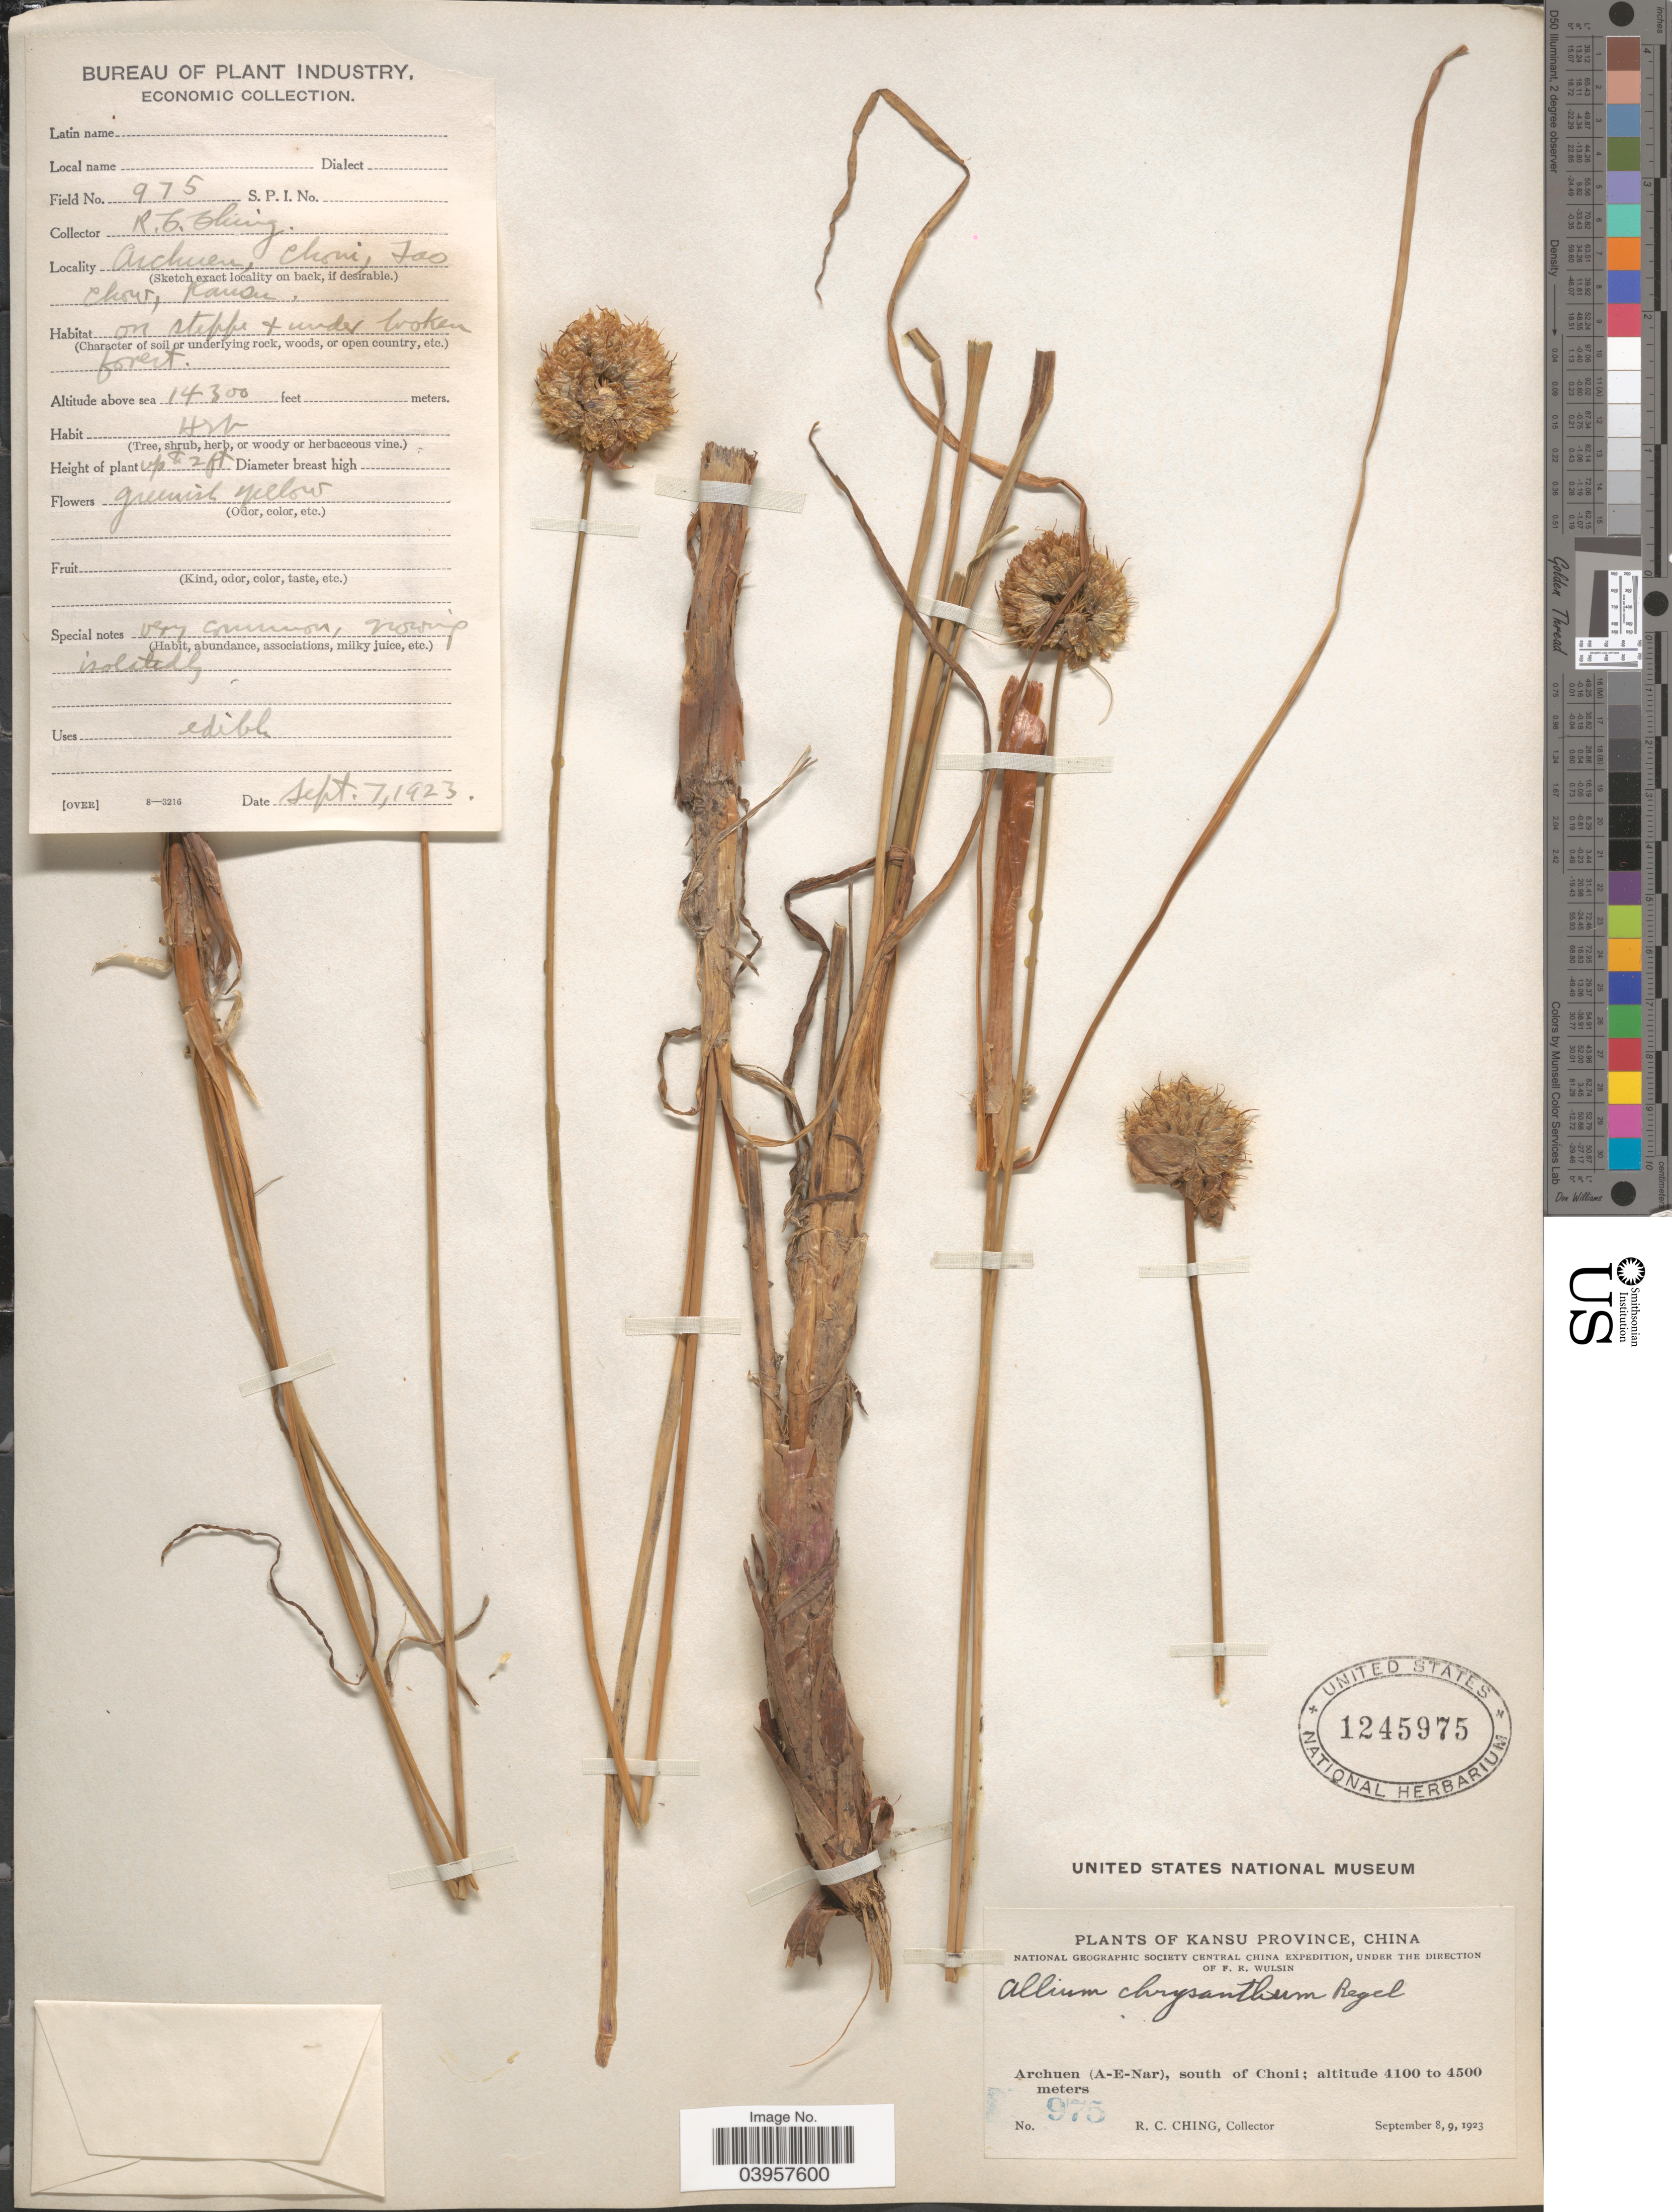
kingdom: Plantae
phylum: Tracheophyta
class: Liliopsida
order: Asparagales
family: Amaryllidaceae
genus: Allium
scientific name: Allium chrysantherum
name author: Boiss. & Reut.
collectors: R. C. Ching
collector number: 975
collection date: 1923-09-07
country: China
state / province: Gansu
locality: Kansu Province. Archuen (A-E-Nar), south of Choni. Archuen, Choni, Fao Chow, Kansu.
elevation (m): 4359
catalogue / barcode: US 1245975